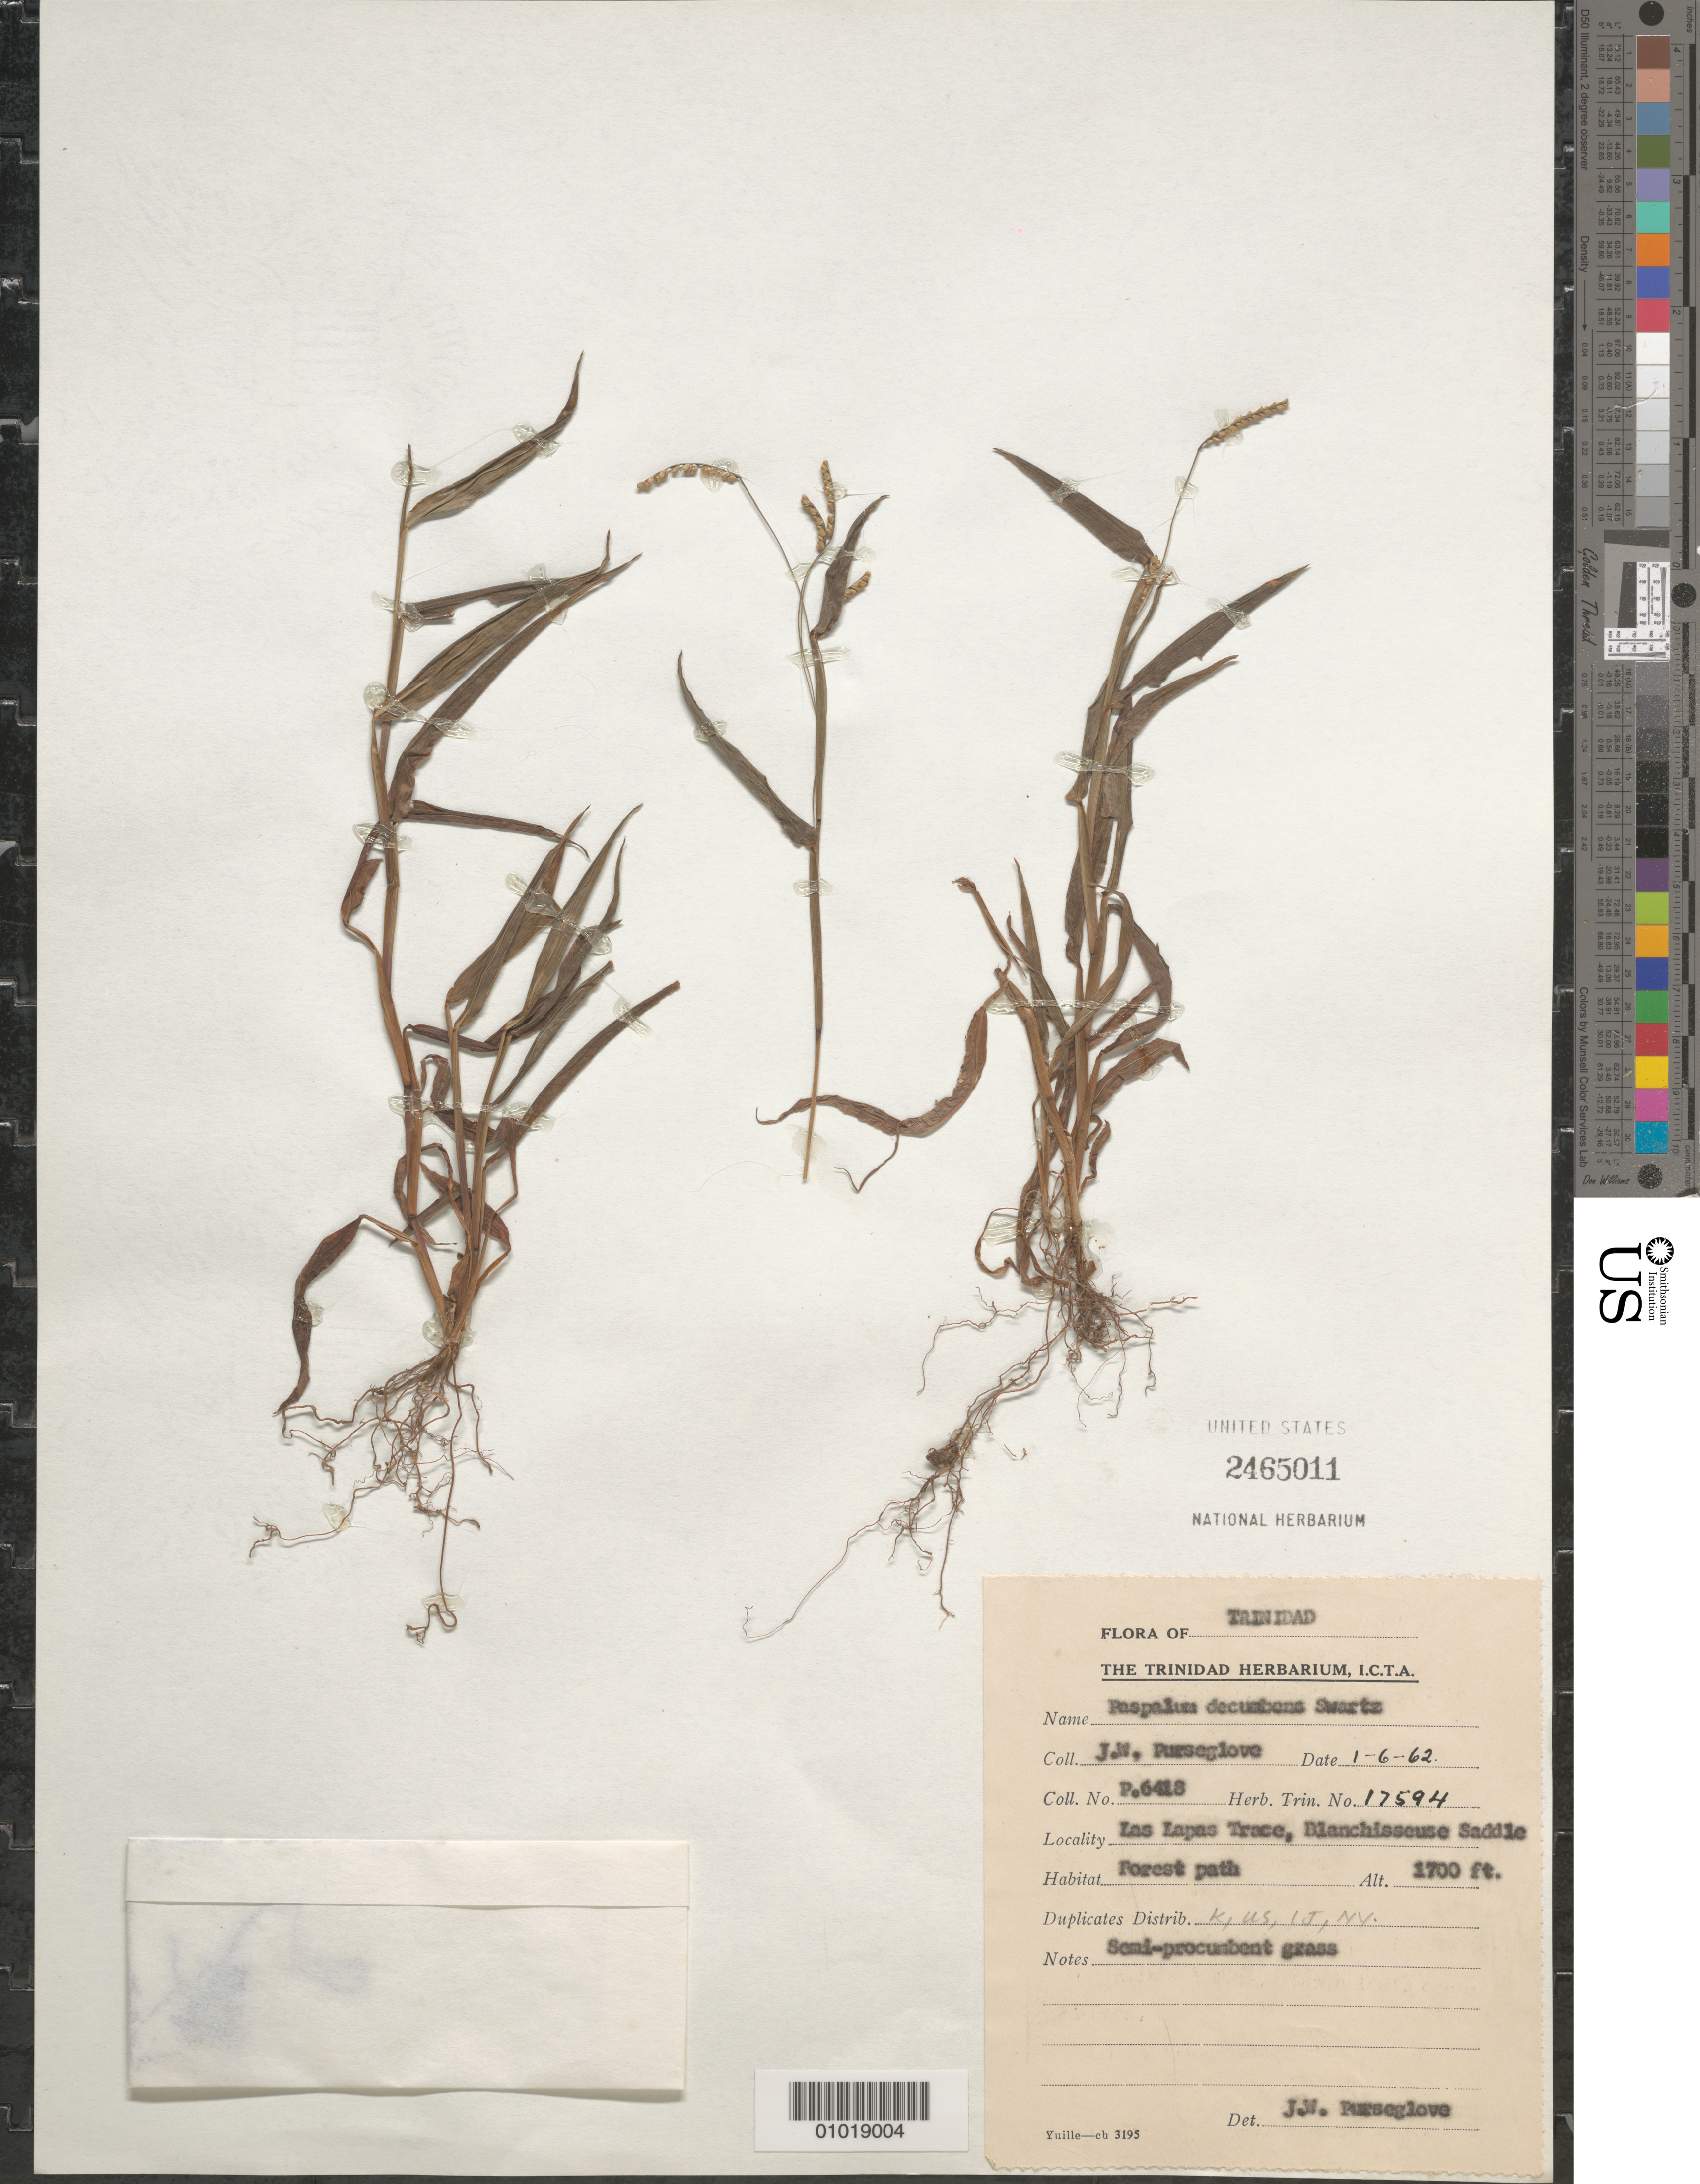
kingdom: Plantae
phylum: Tracheophyta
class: Liliopsida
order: Poales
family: Poaceae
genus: Paspalum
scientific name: Paspalum decumbens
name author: Sw.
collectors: J. Purseglove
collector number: P.6418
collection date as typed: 01 Jun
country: Trinidad and Tobago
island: Trinidad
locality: Las Lapas Trace, Blanchisseuse Saddie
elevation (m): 518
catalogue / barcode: US 2465011